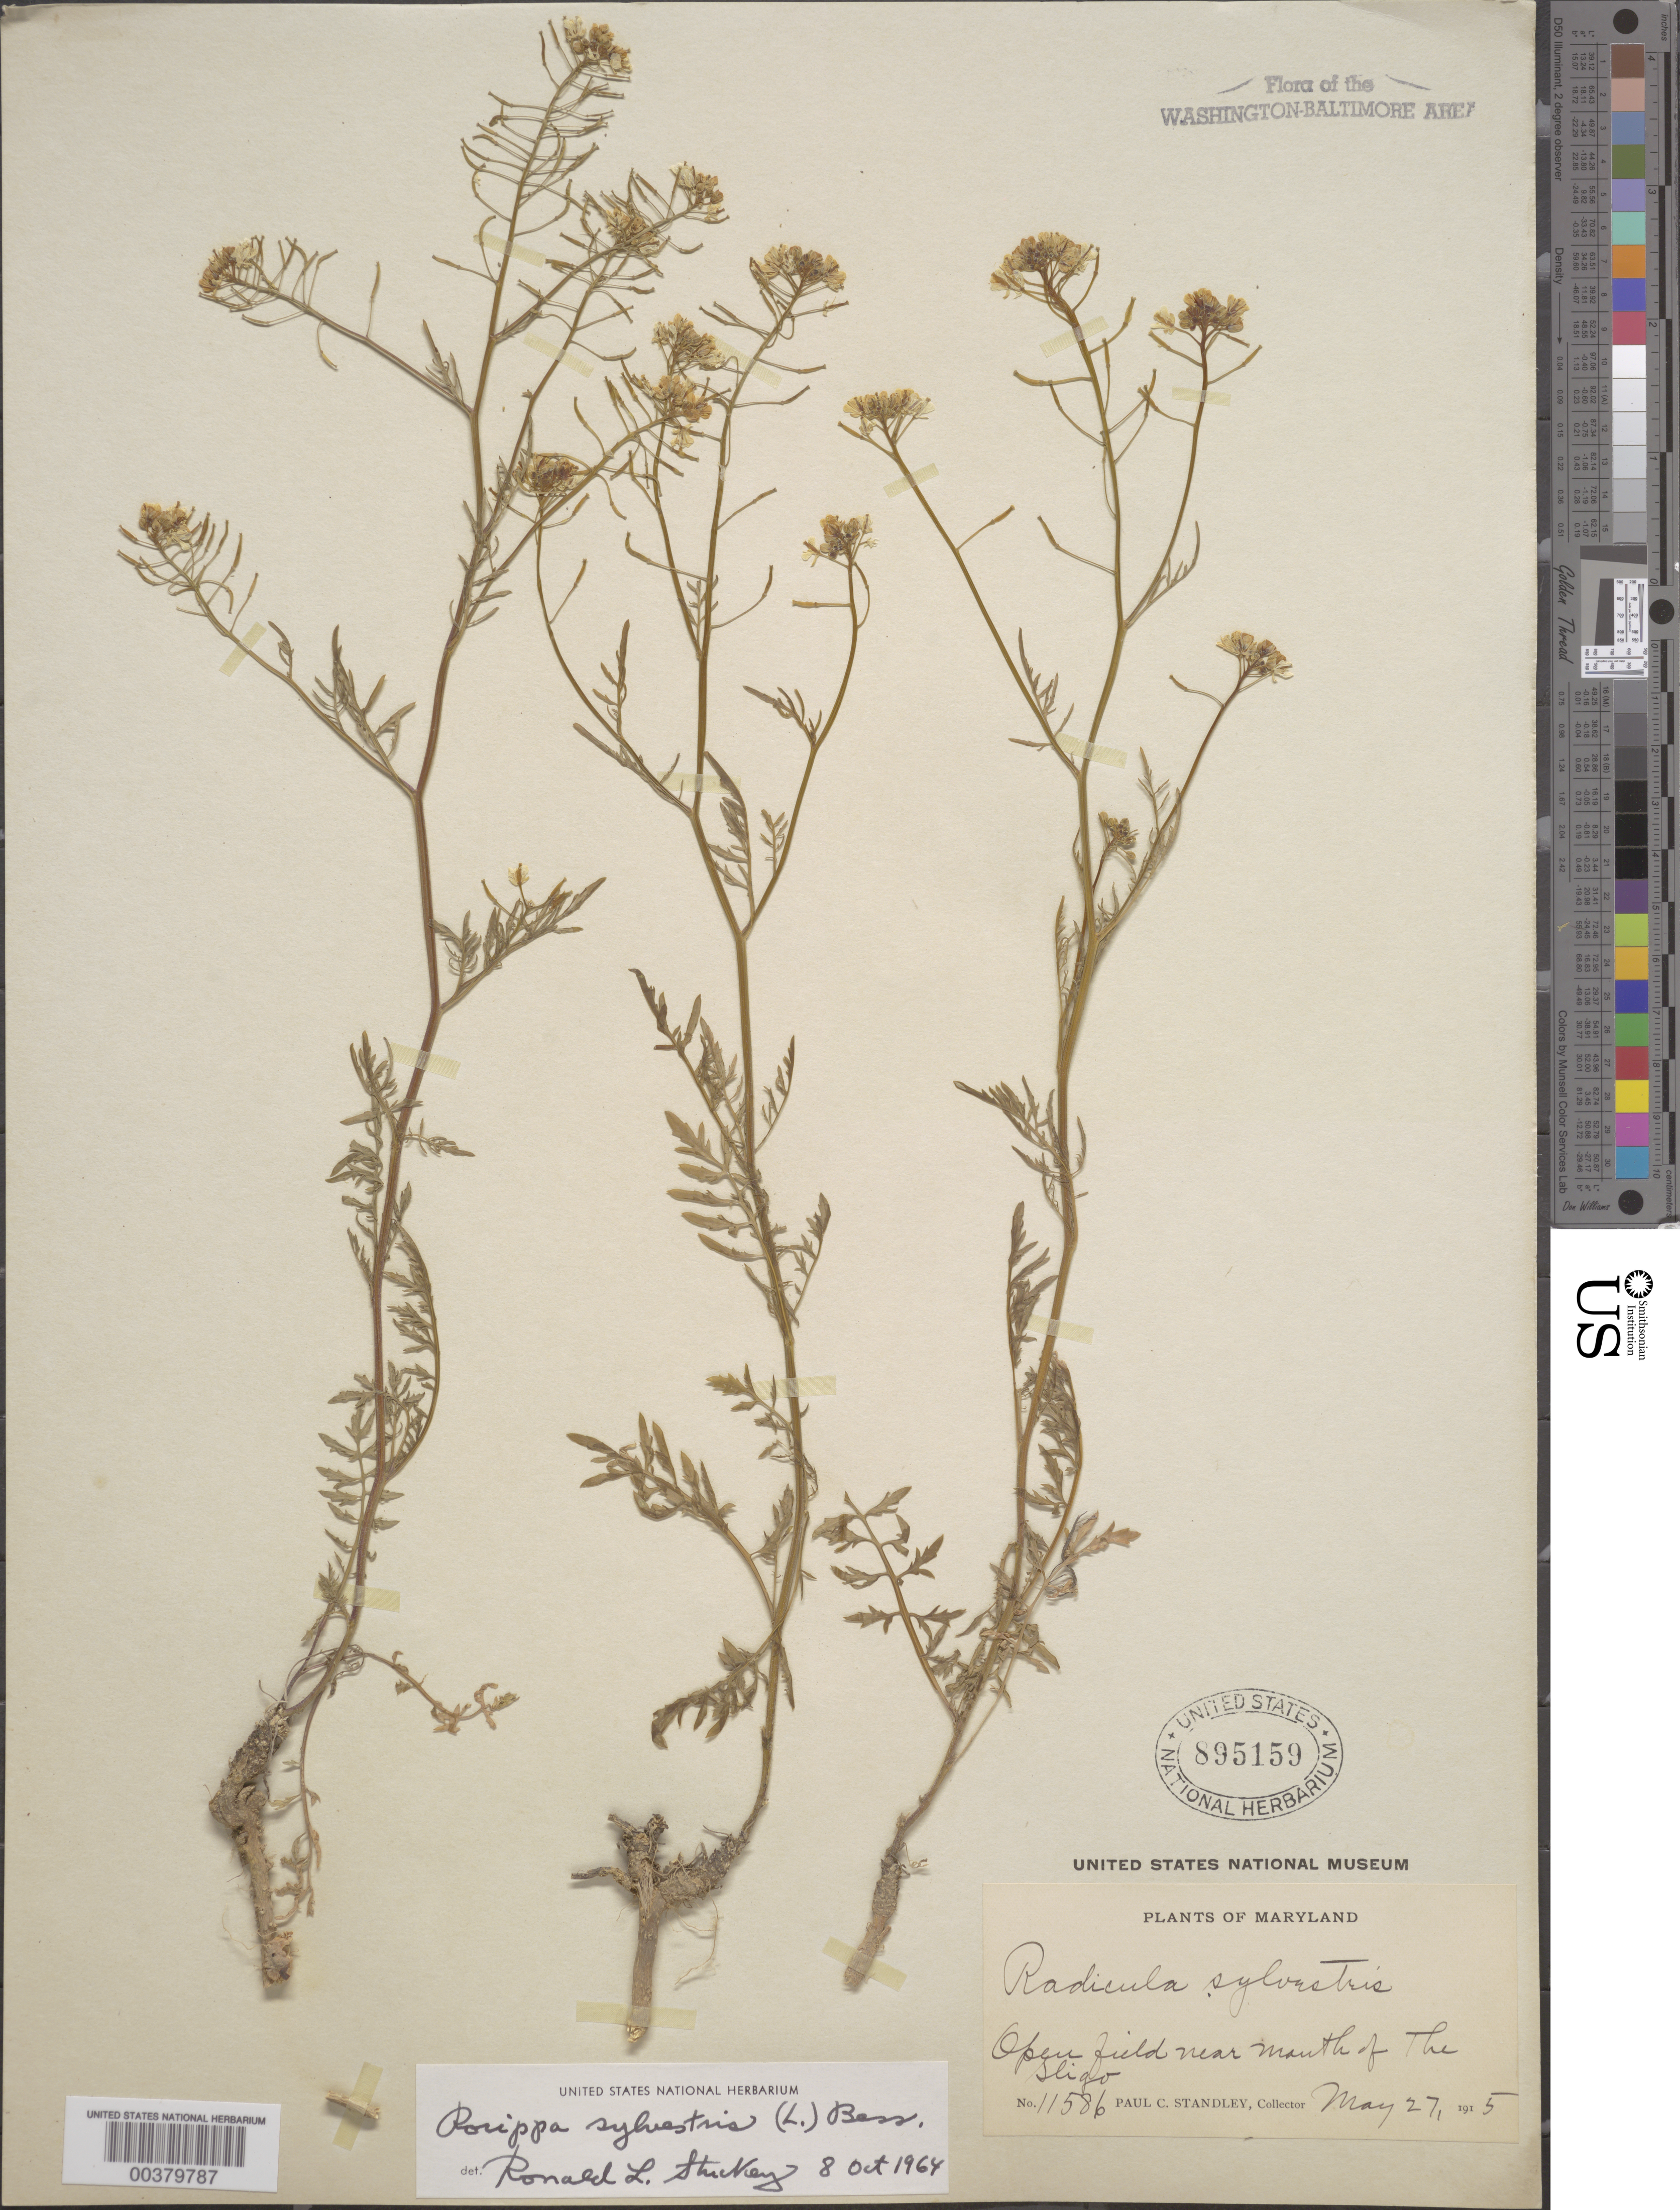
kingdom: Plantae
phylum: Tracheophyta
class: Magnoliopsida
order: Brassicales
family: Brassicaceae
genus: Rorippa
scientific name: Rorippa sylvestris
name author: (L.) Besser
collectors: P. C. Standley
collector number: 11586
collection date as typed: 27 May 1915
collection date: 1915-05-27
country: United States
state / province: Maryland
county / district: Prince George's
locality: Mouth of Sligo vicinity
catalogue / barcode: US 895159